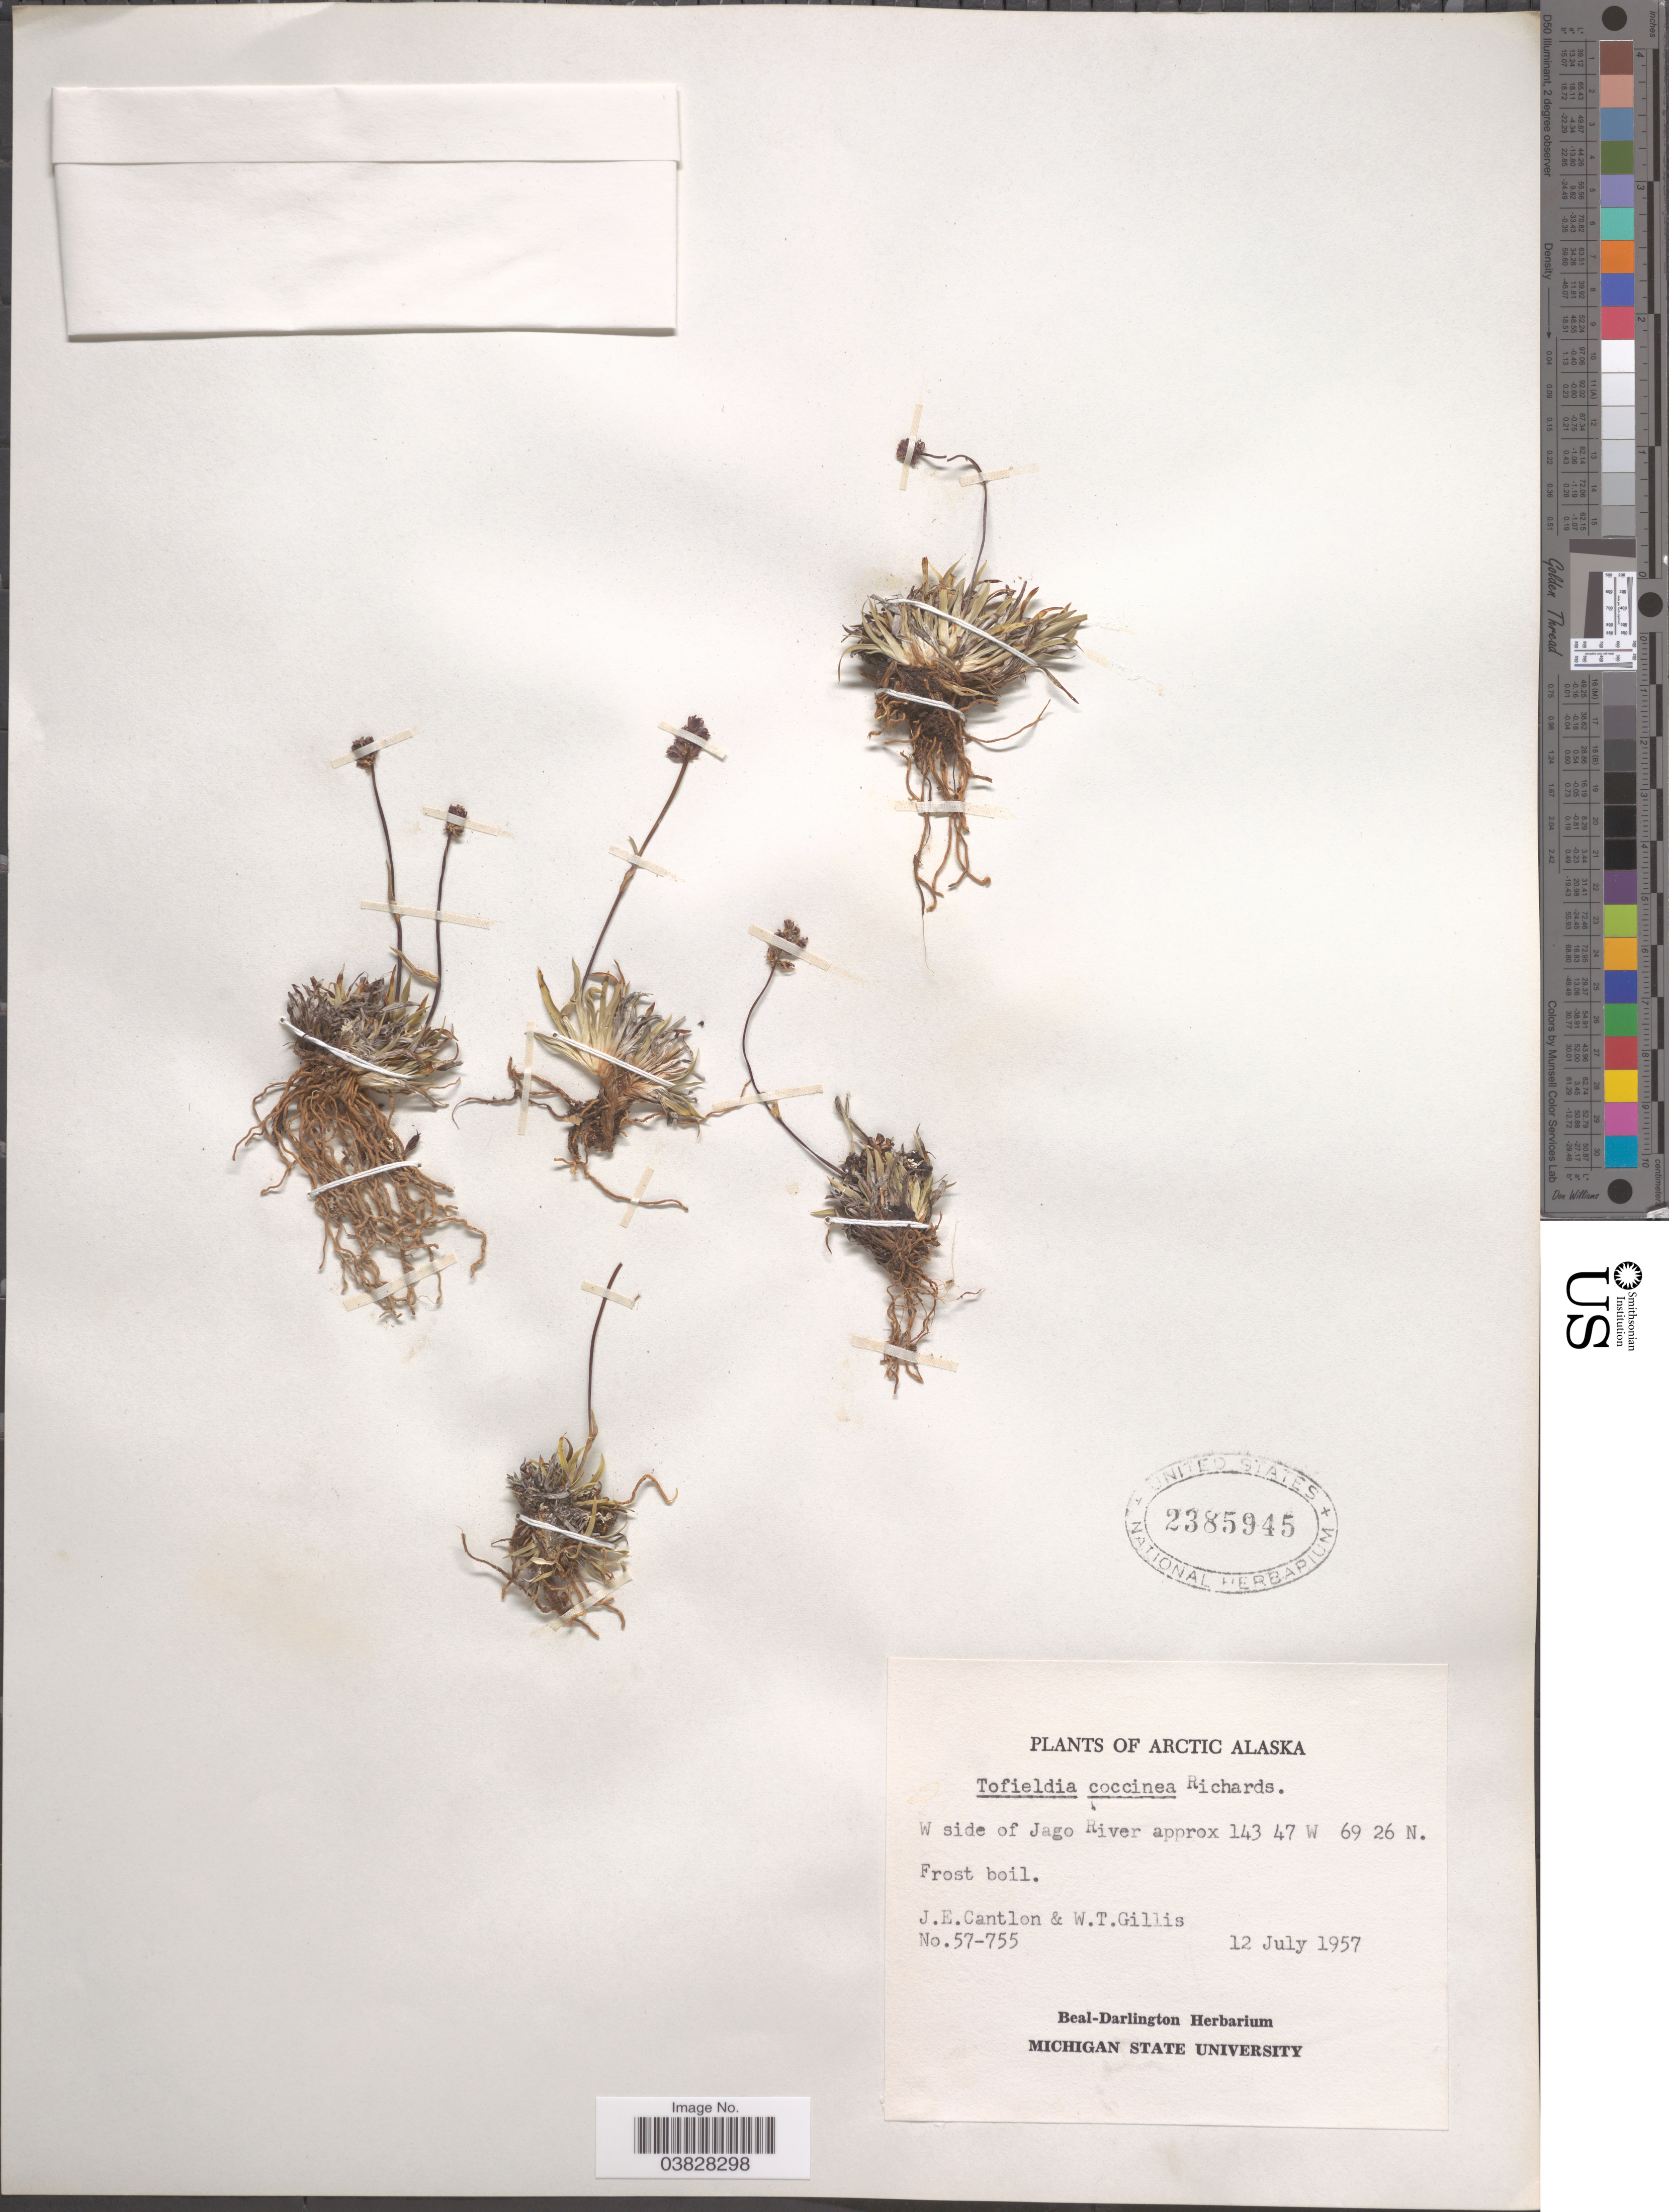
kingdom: Plantae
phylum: Tracheophyta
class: Liliopsida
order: Alismatales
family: Tofieldiaceae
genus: Tofieldia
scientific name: Tofieldia coccinea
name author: Richardson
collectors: J. Cantlon & W. T. Gillis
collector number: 57-755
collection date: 1957-07-12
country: United States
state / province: Alaska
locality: Arctic Alaska. W side of Jago River.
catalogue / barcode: US 2385945